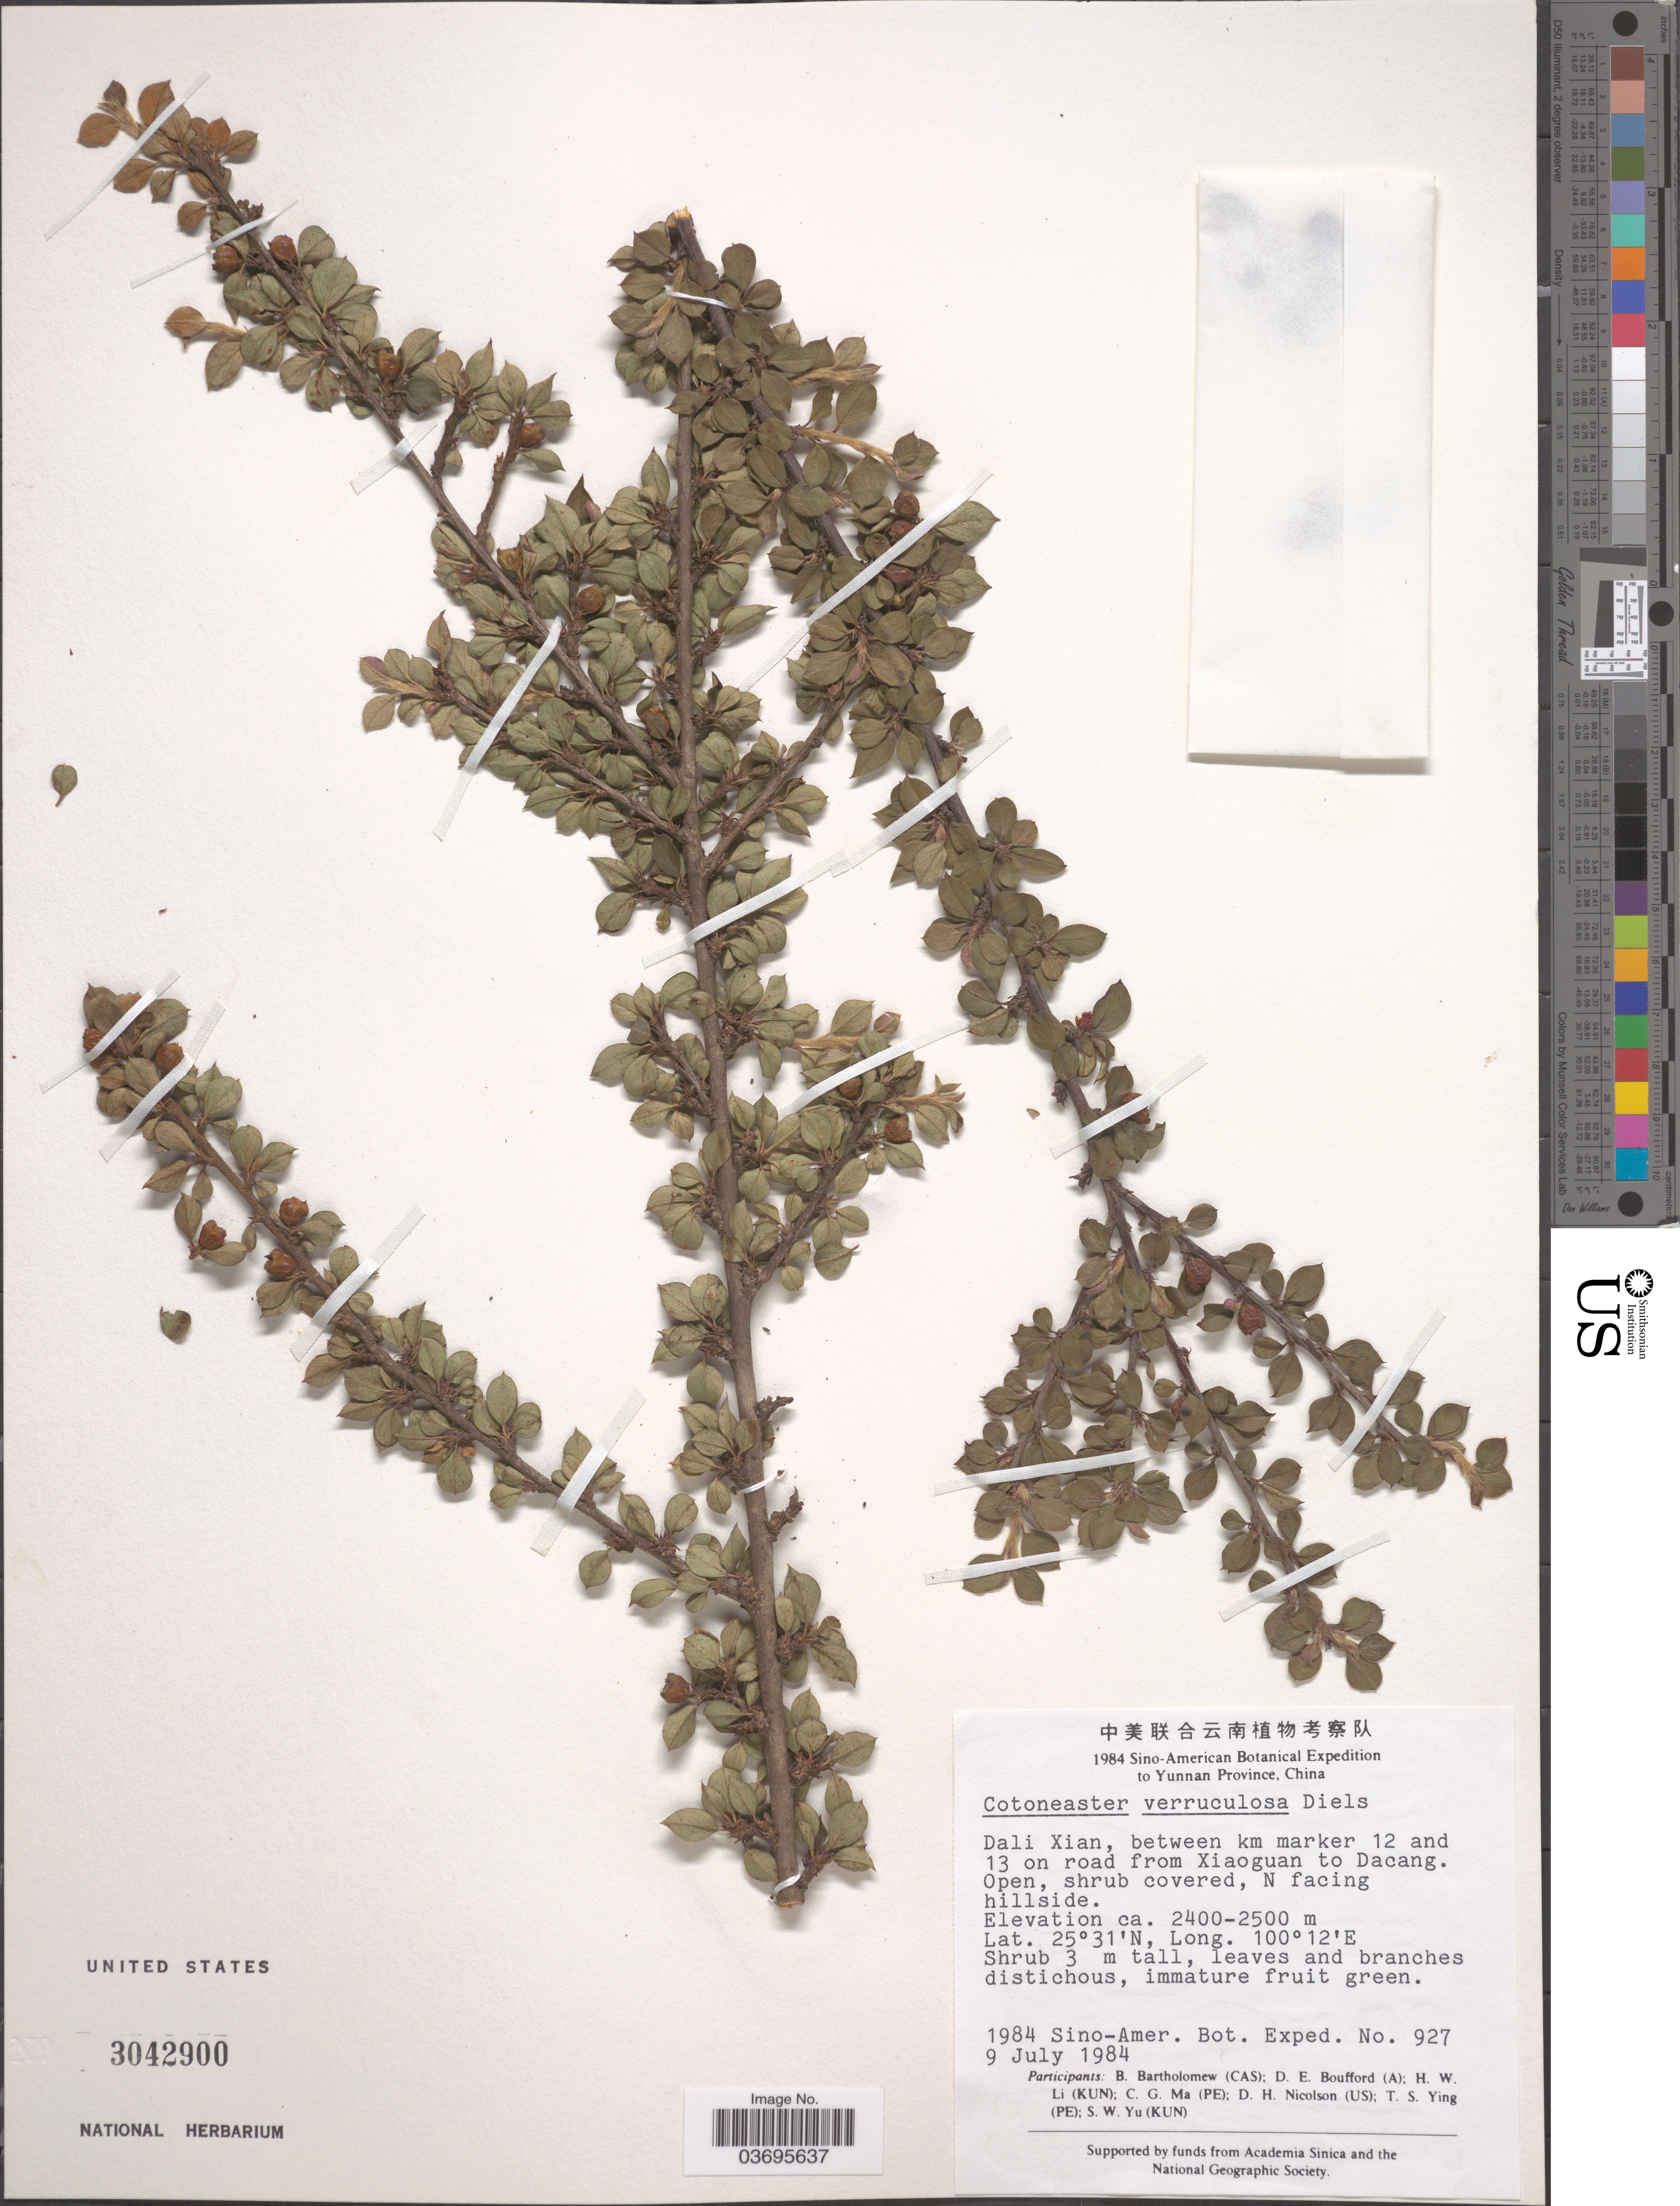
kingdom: Plantae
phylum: Tracheophyta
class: Magnoliopsida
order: Rosales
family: Rosaceae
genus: Cotoneaster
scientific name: Cotoneaster verruculosus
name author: Diels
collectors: Sino-Amer. Bot. Exped. 1984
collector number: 927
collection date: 1984-07-09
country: China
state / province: Yunnan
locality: Dali Xian, between km marker 12 and 13 on road from Xiaoguan to Dacang. N facing hillside.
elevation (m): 2400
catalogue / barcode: US 3042900